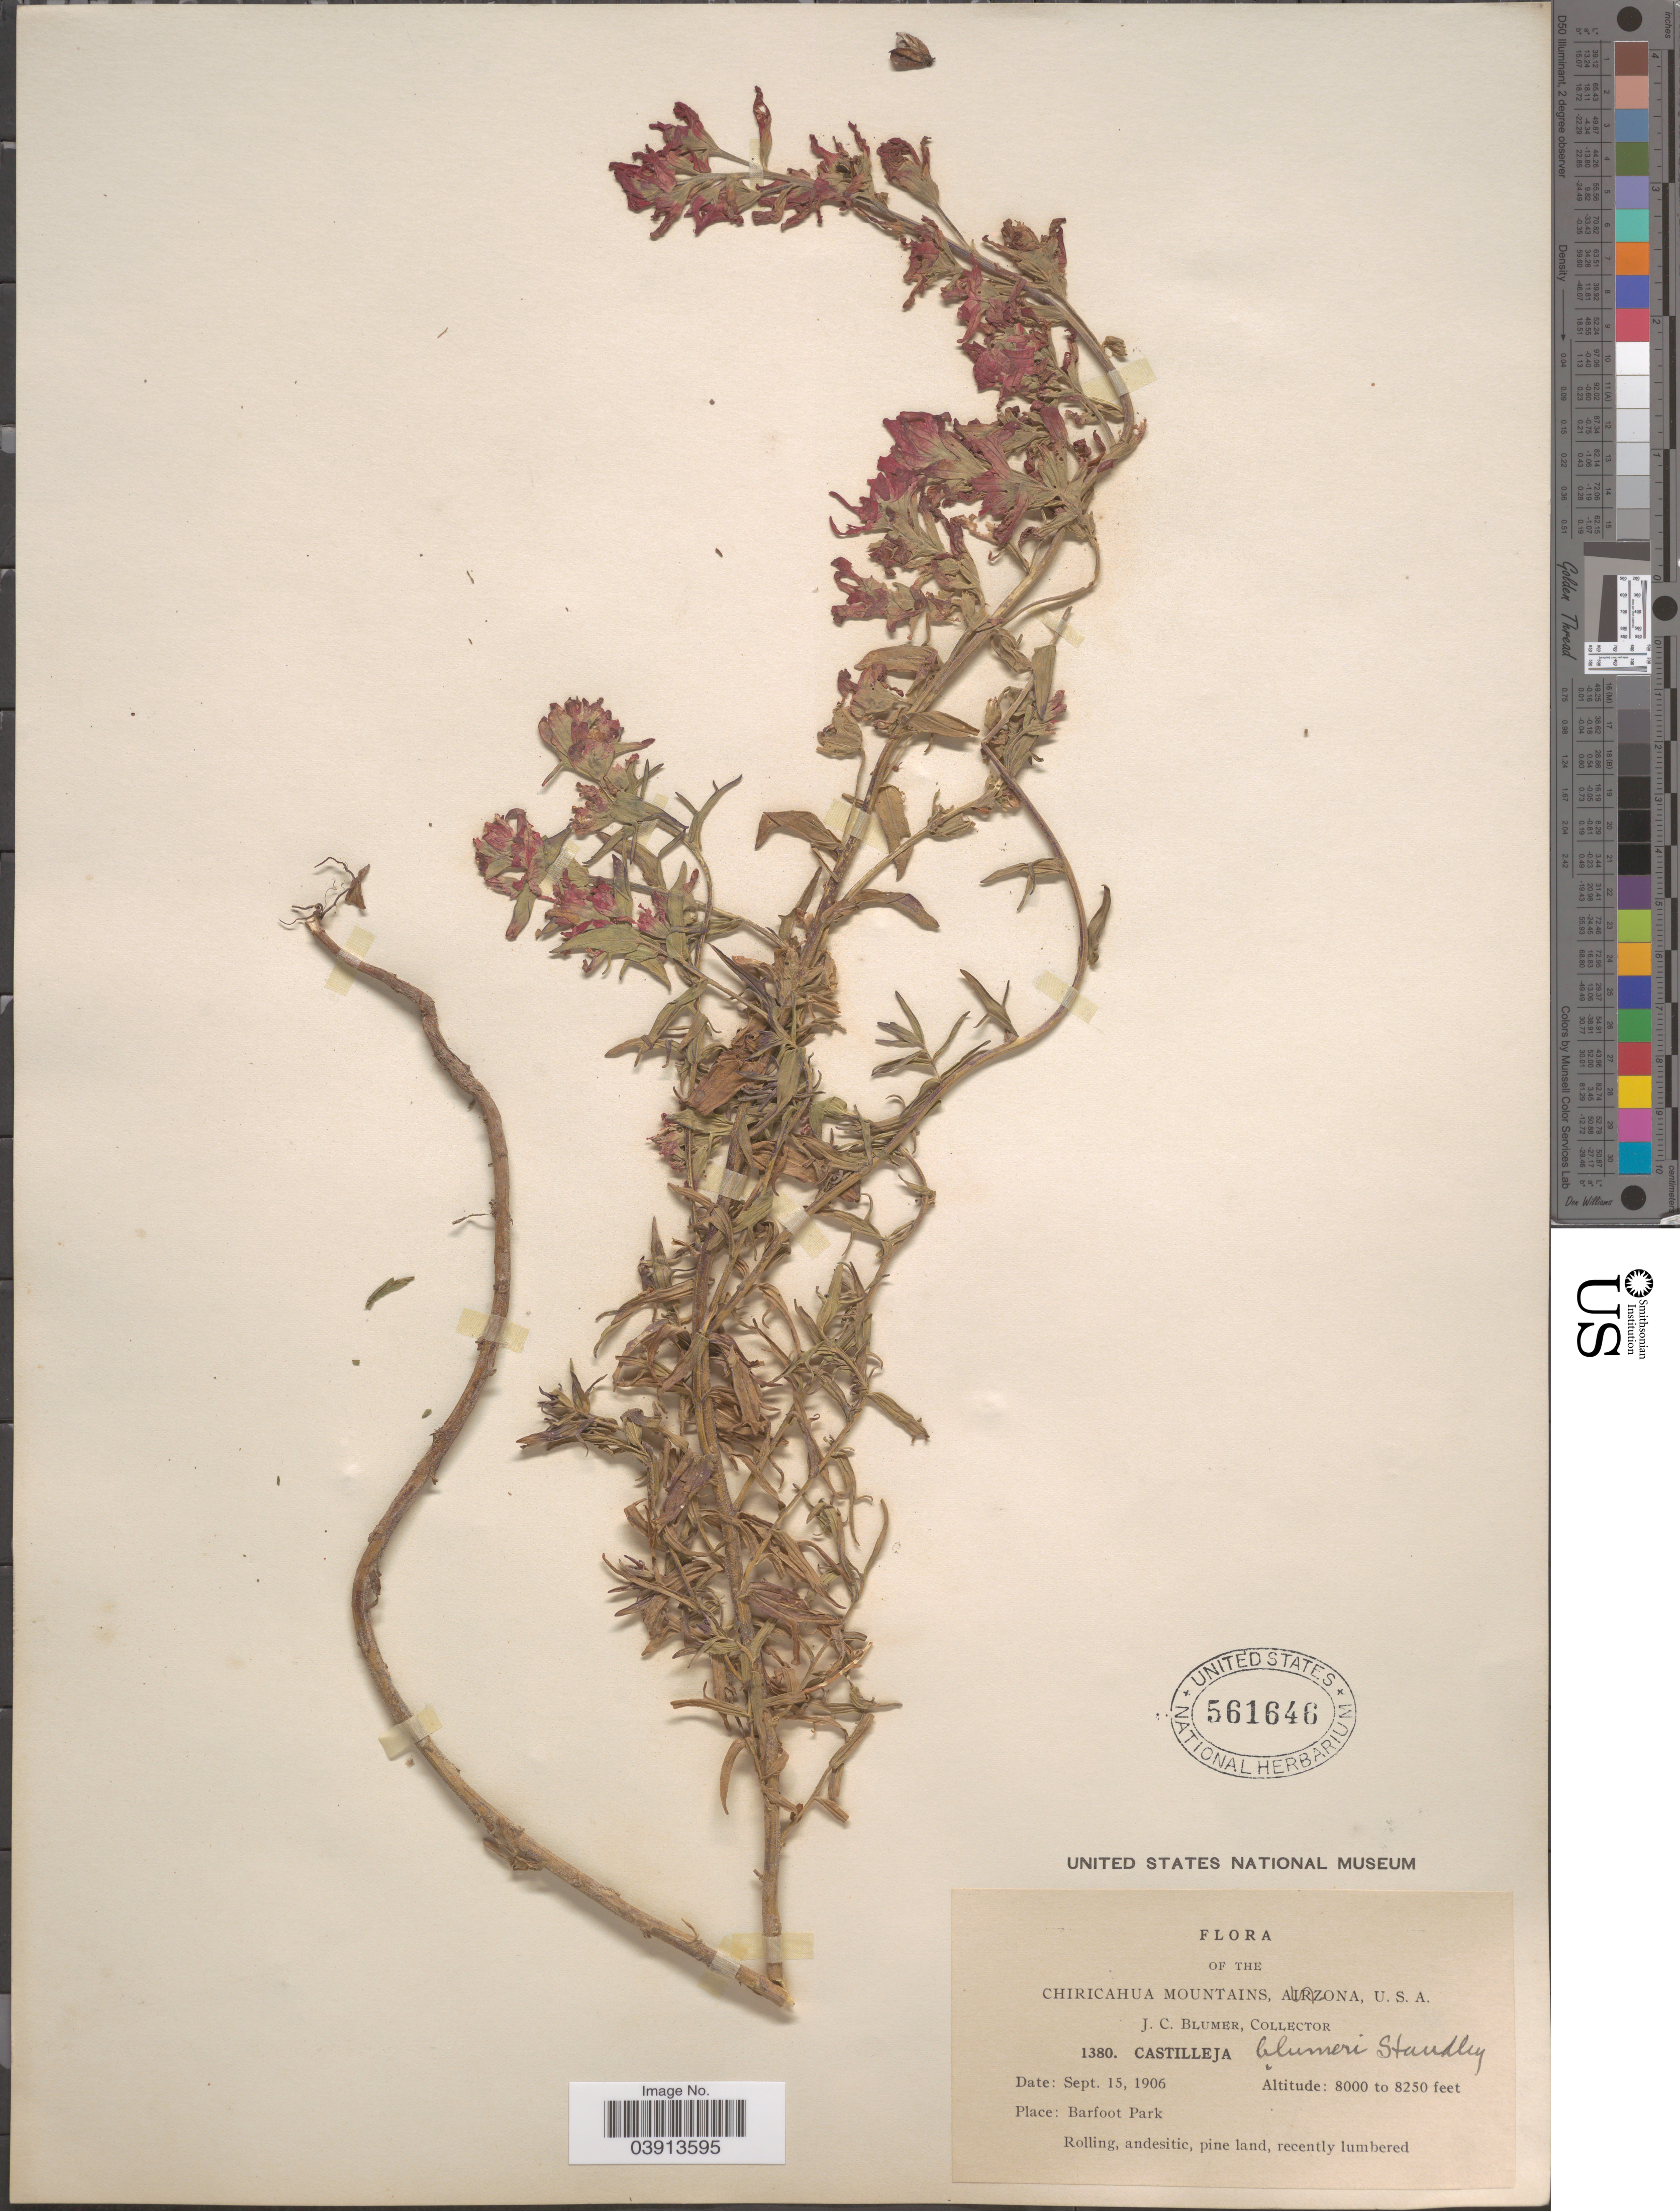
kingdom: Plantae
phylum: Tracheophyta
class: Magnoliopsida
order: Lamiales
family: Orobanchaceae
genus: Castilleja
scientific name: Castilleja patriotica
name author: Fernald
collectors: J. C. Blumer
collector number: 1380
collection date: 1906-09-15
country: United States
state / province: Arizona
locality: Chiricahua Mountains. Barfoot Park.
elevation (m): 2438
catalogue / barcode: US 561646